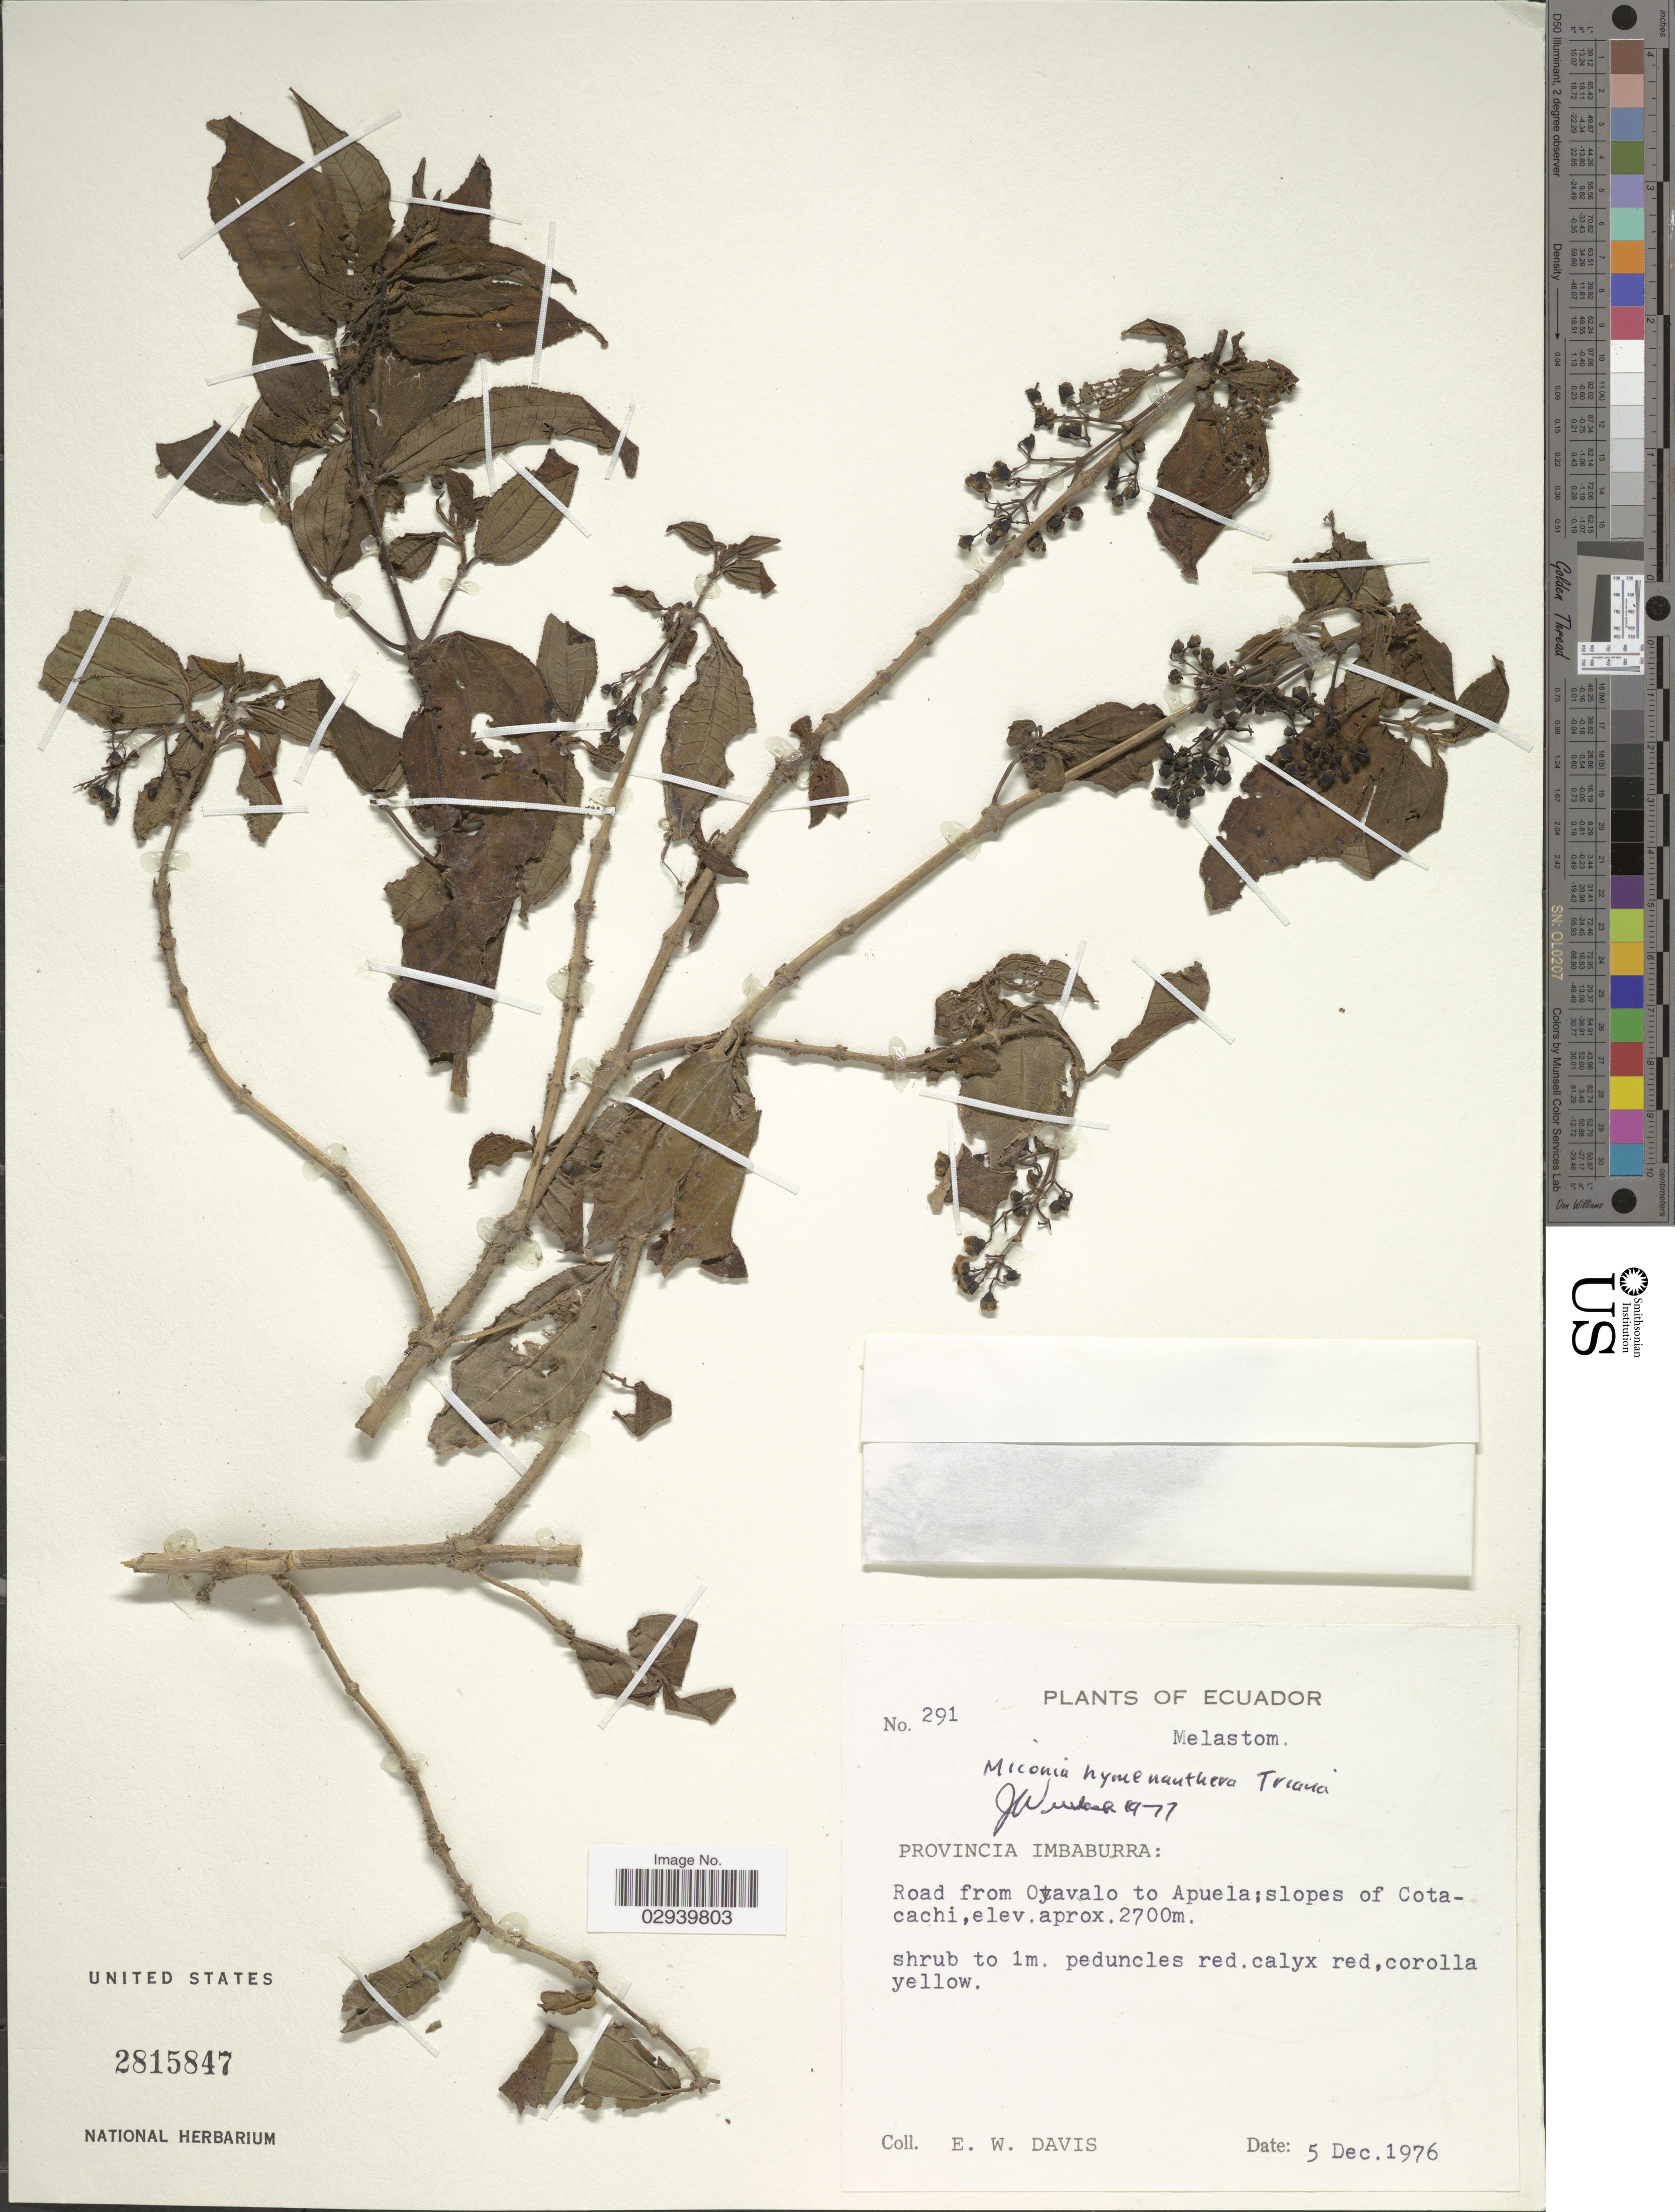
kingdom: Plantae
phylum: Tracheophyta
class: Magnoliopsida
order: Myrtales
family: Melastomataceae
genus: Miconia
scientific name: Miconia hymenanthera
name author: Triana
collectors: E. W. Davis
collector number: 291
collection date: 1976-12-05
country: Ecuador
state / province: Imbabura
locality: Provincia Imbabura: Road from Otavalo to Apuela; slopes of Cotacachi.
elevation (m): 2700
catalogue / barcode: US 2815847